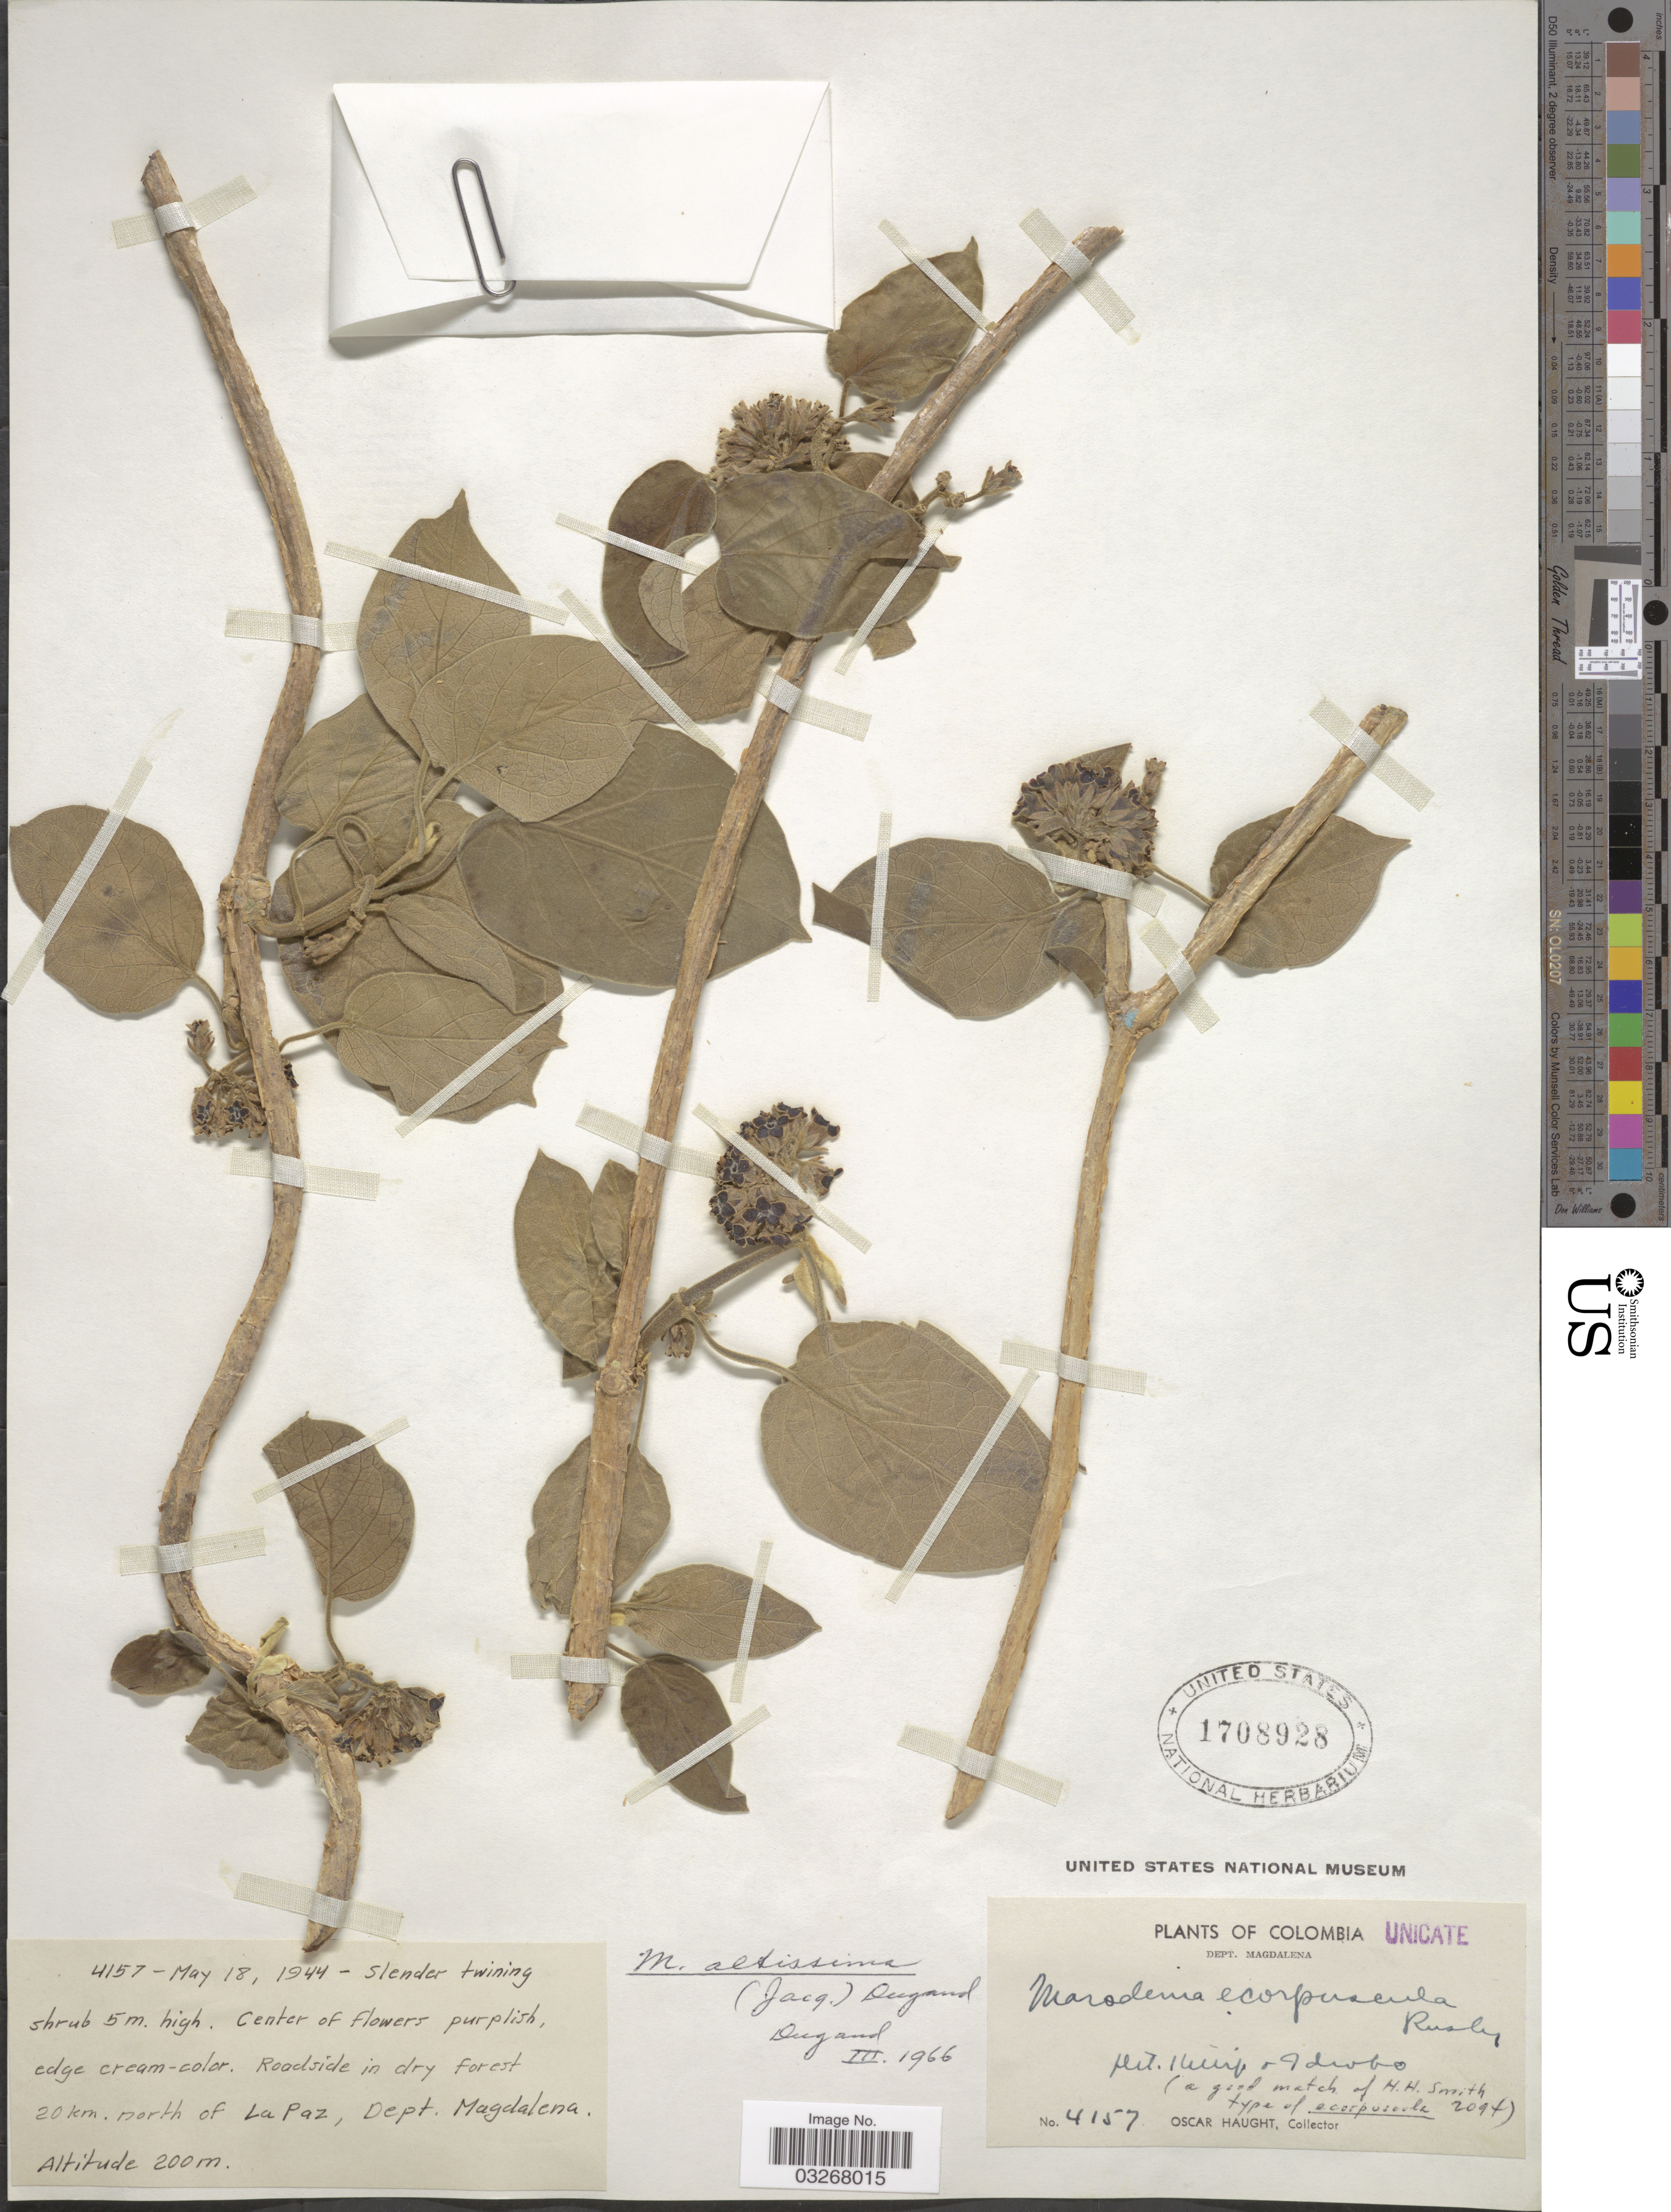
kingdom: Plantae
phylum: Tracheophyta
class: Magnoliopsida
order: Gentianales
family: Apocynaceae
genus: Marsdenia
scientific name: Marsdenia altissima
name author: (Jacq.) Dugand G.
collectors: O. Haught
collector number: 4157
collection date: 1944-05-18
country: Colombia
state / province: Magdalena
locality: Dept. Magdalena, Roadside in dry forest 20 km. north of La Paz.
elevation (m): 200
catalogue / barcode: US 1708928